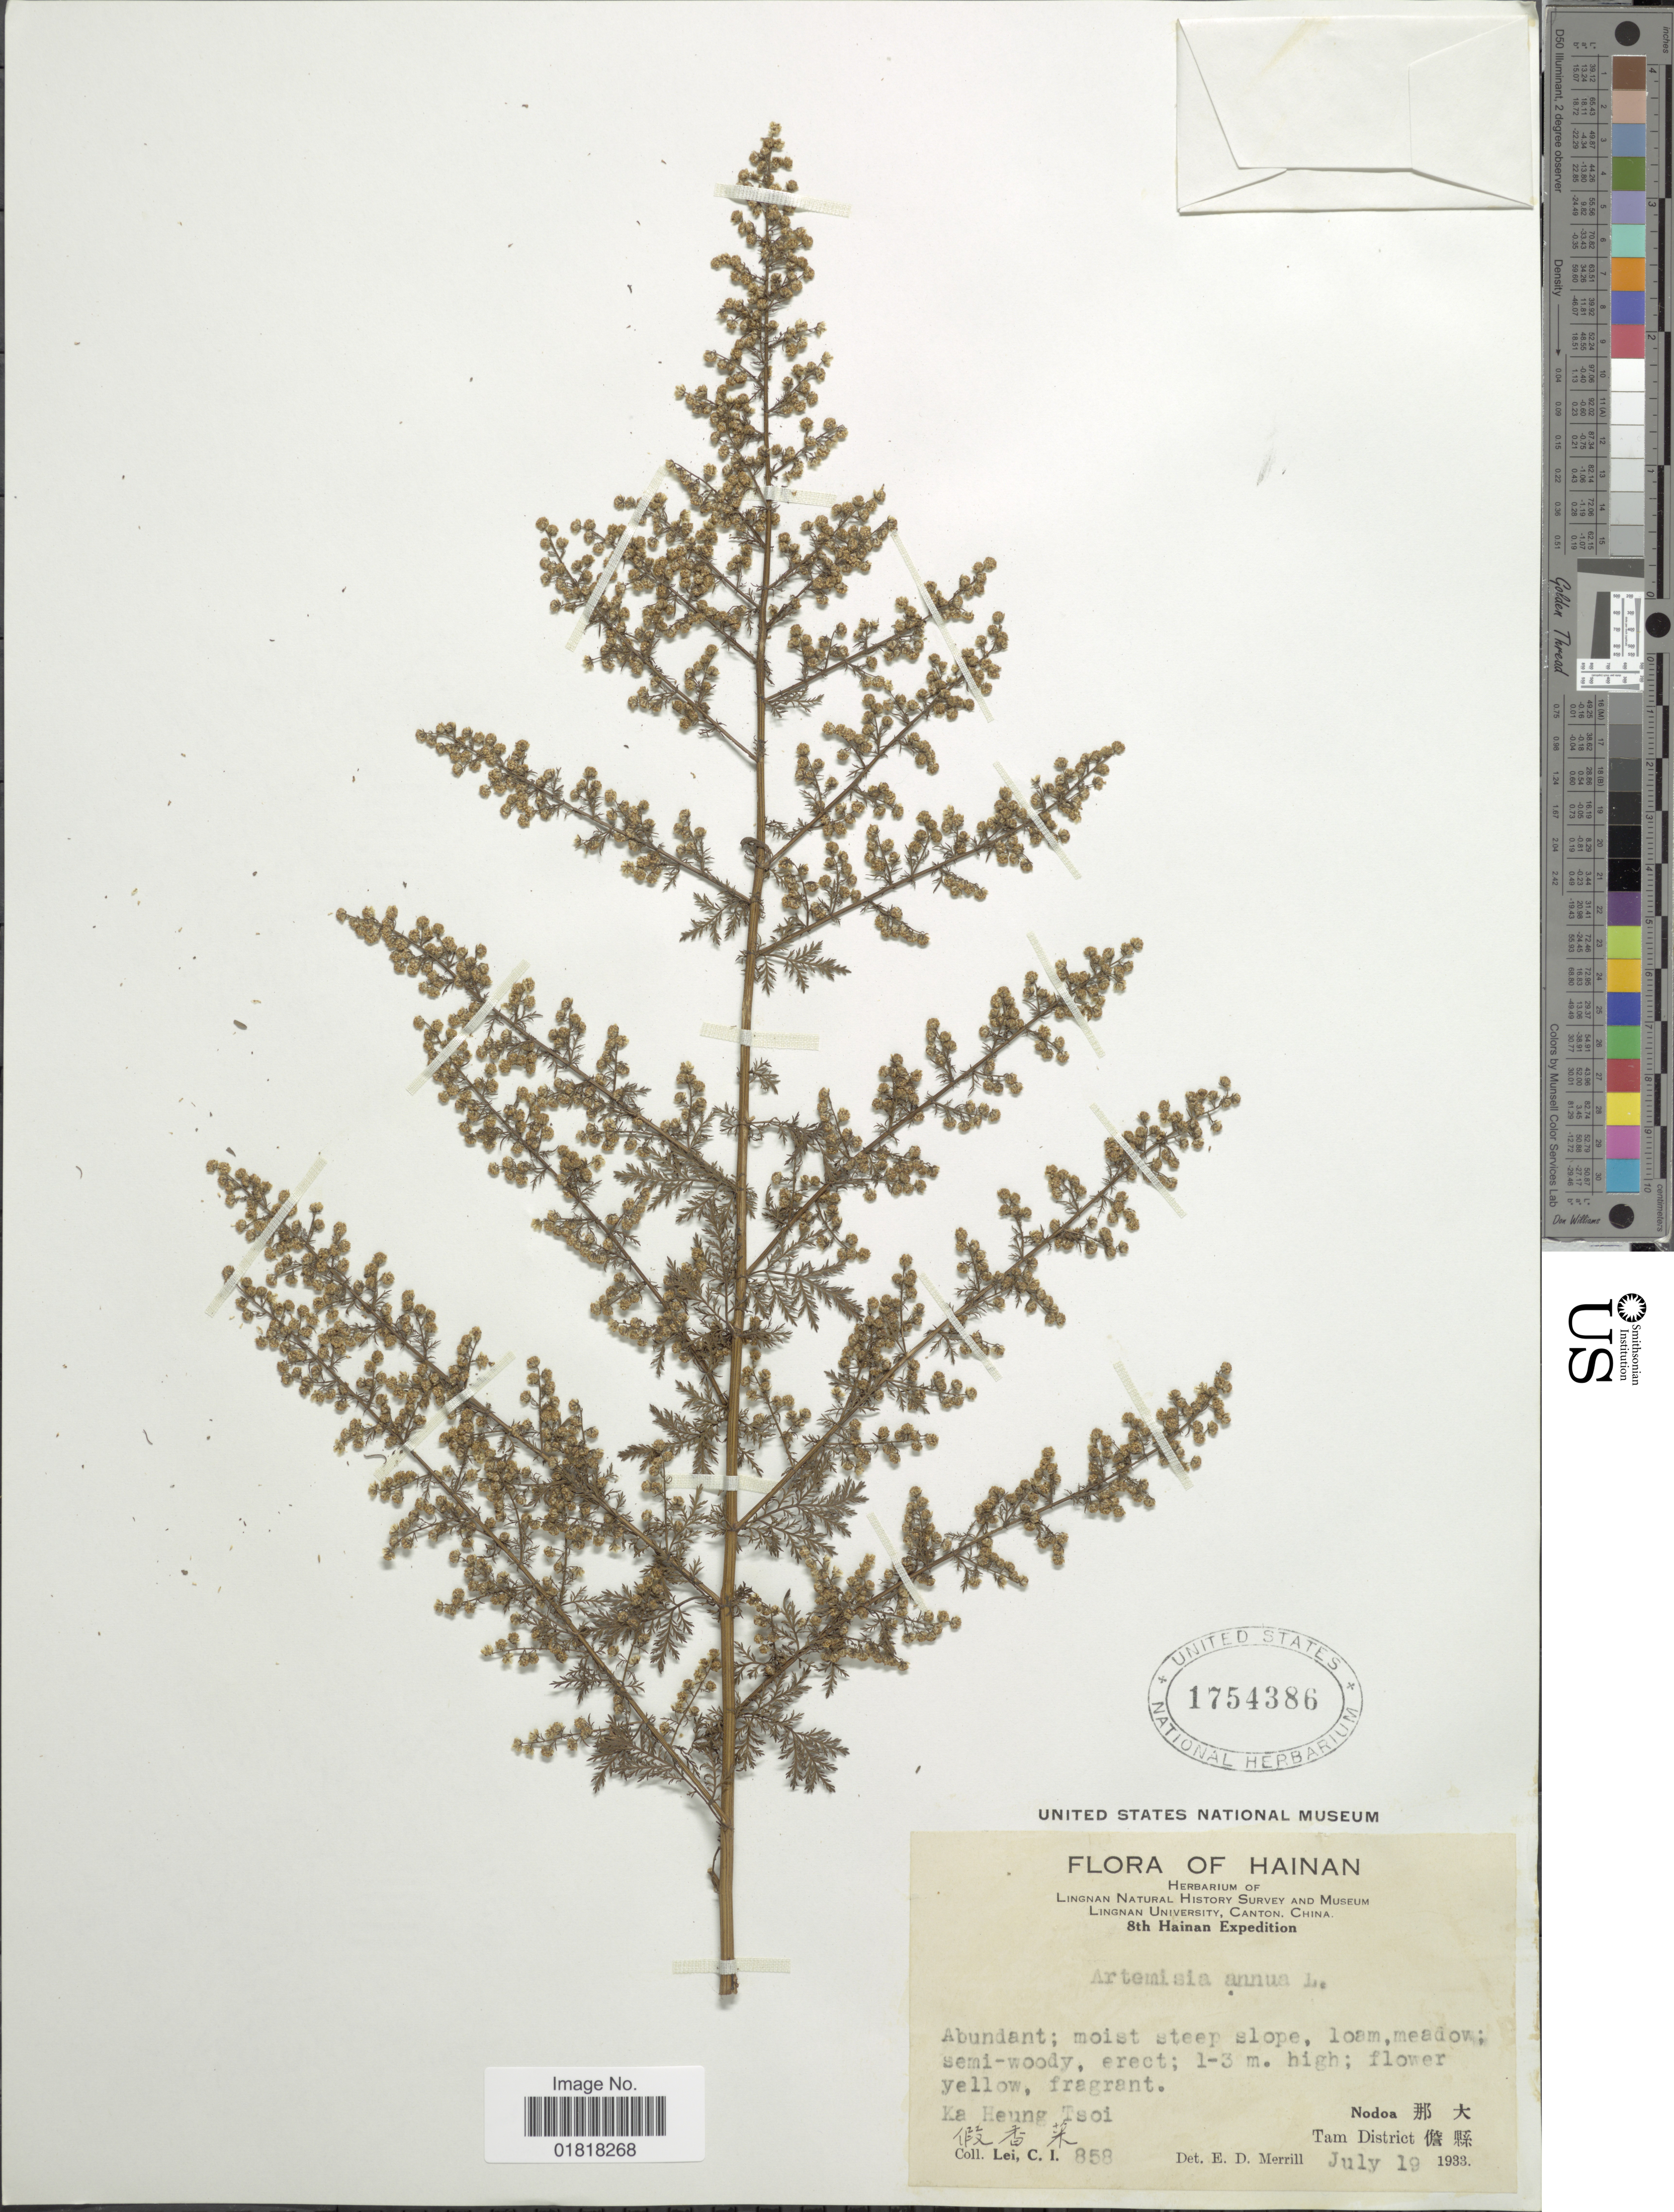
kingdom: Plantae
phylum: Tracheophyta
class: Magnoliopsida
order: Asterales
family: Asteraceae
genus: Artemisia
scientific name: Artemisia annua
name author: L.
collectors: C. I. Lei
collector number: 858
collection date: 1933-07-19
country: China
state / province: Hainan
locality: Moist, steep slope, loam, meadow, semi-woody, Ka Heung Tsoi, Nodoa, Tam District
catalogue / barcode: US 1754386